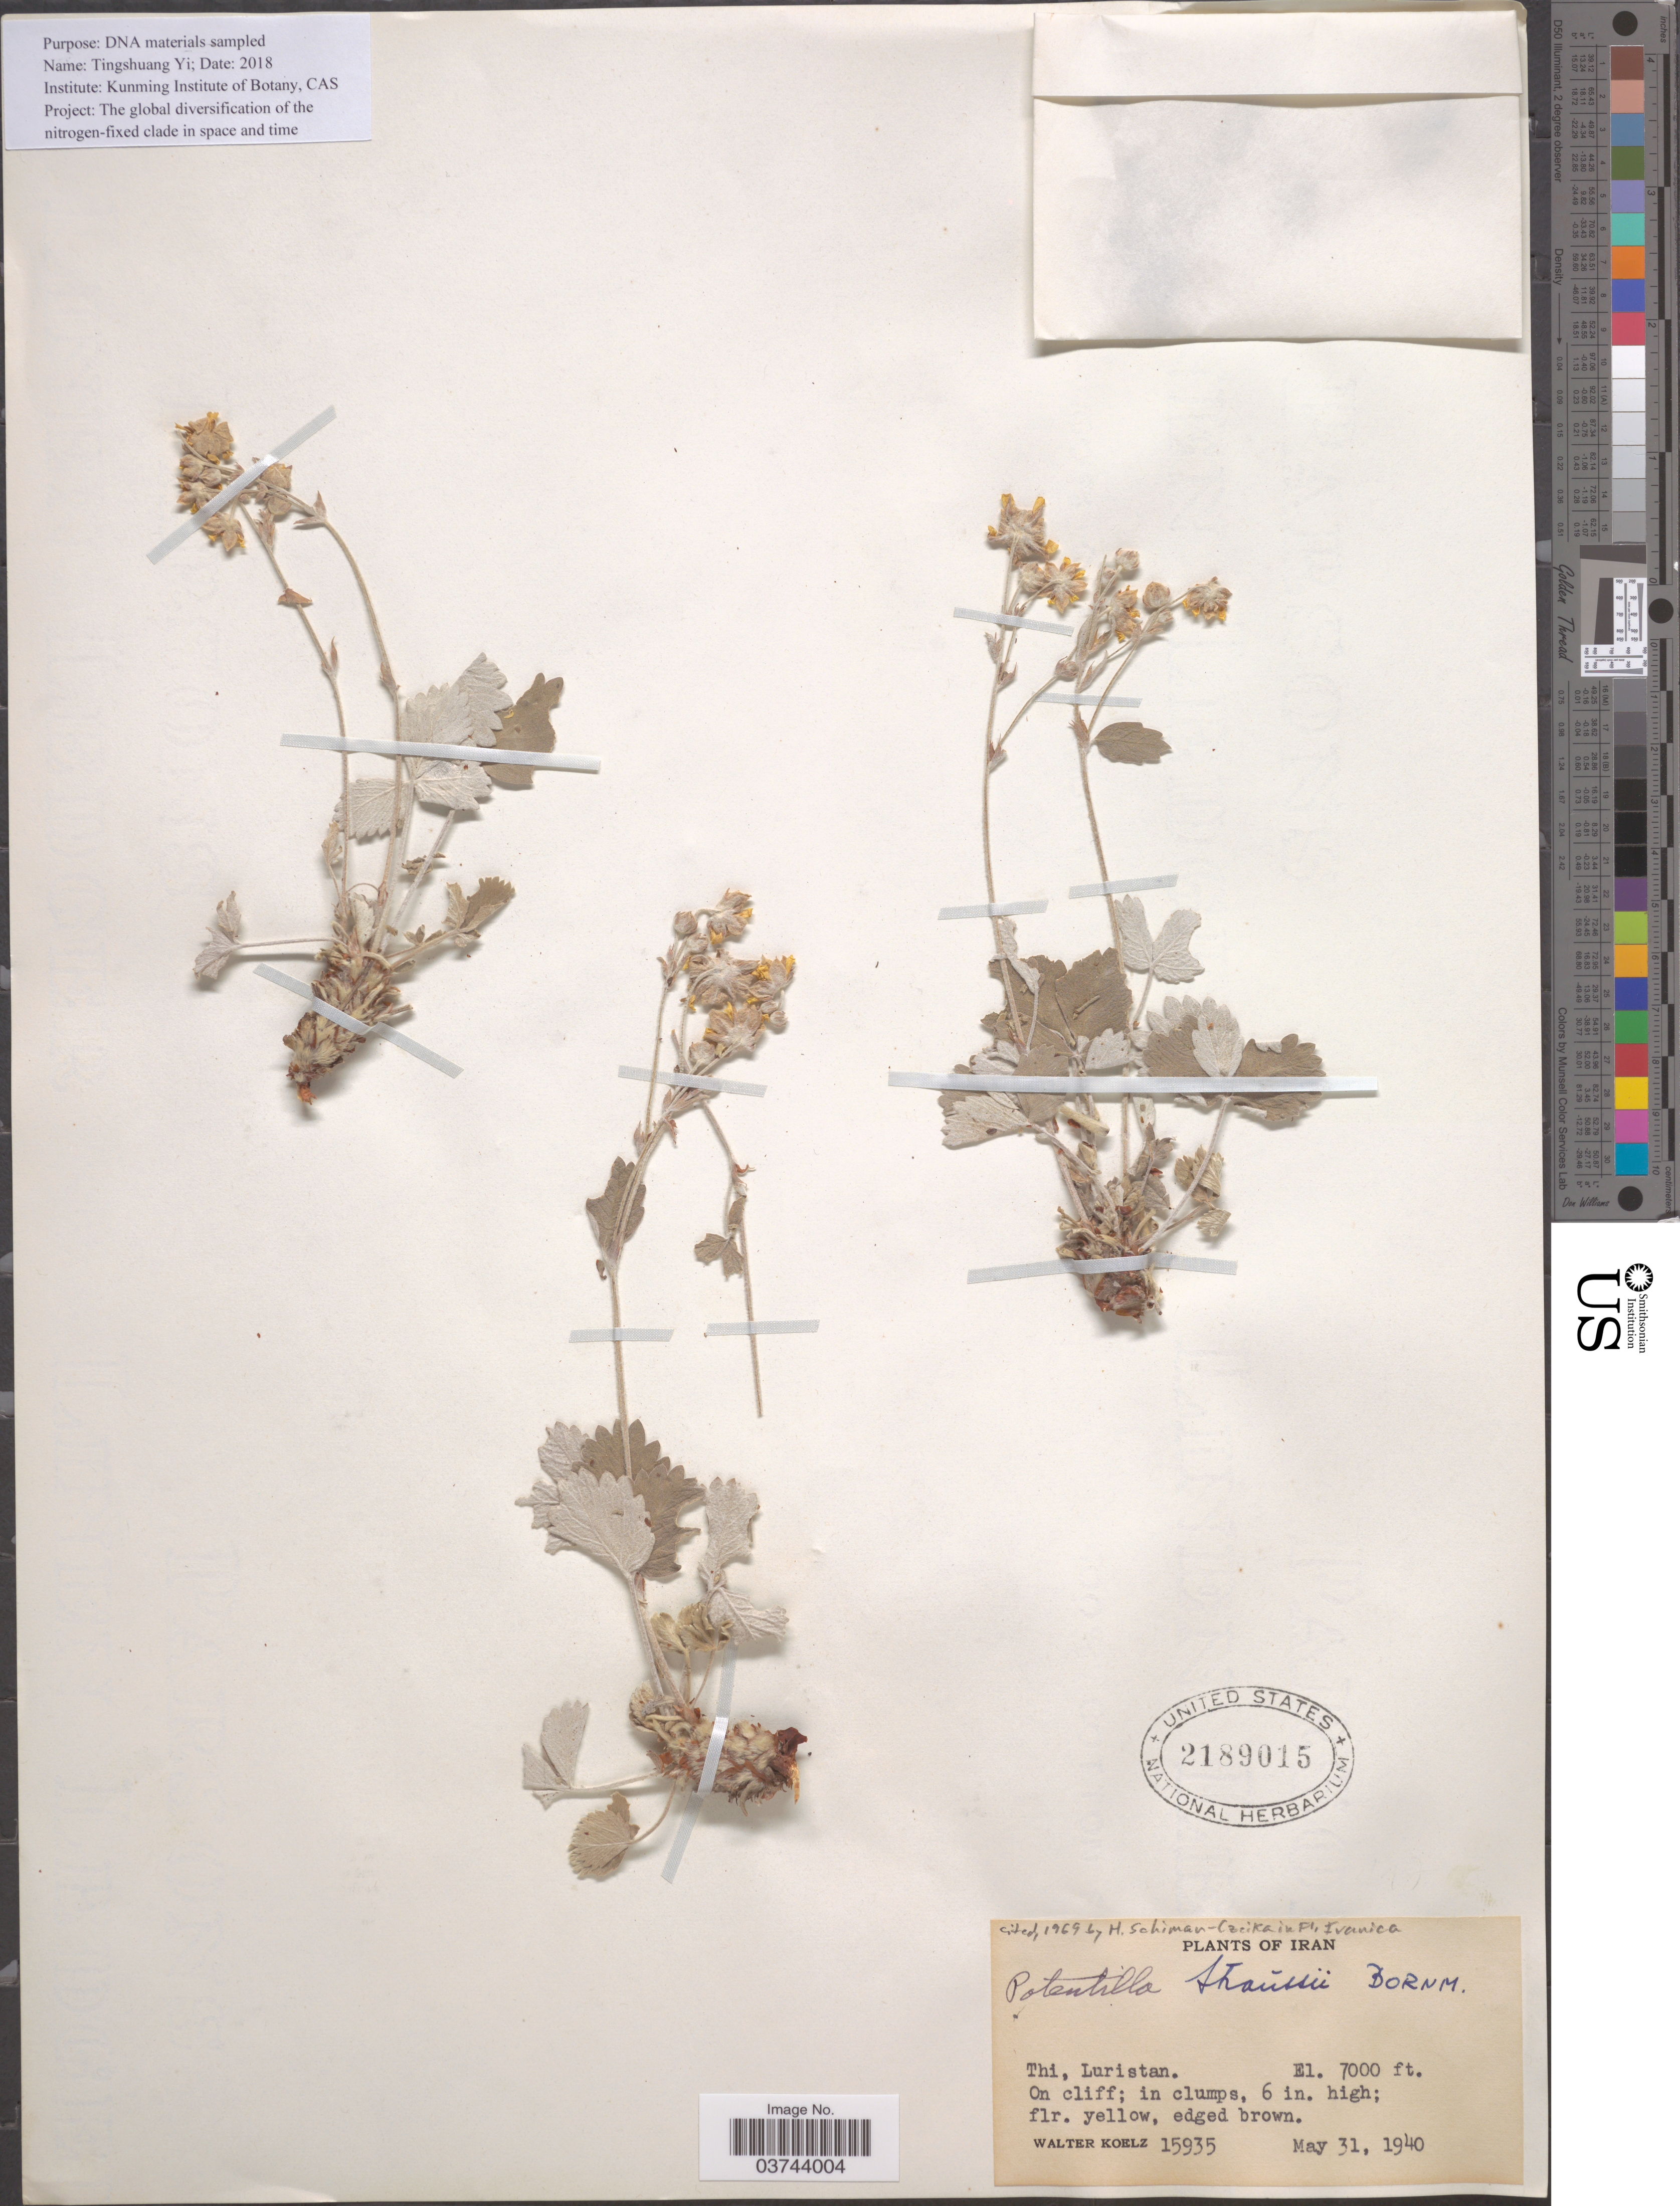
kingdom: Plantae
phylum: Tracheophyta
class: Magnoliopsida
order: Rosales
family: Rosaceae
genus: Potentilla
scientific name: Potentilla straussii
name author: Bornm.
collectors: W. N. Koelz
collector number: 15935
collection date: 1940-05-31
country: Iran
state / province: Lorestan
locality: Thi, Luristan.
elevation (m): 2134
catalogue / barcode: US 2189015